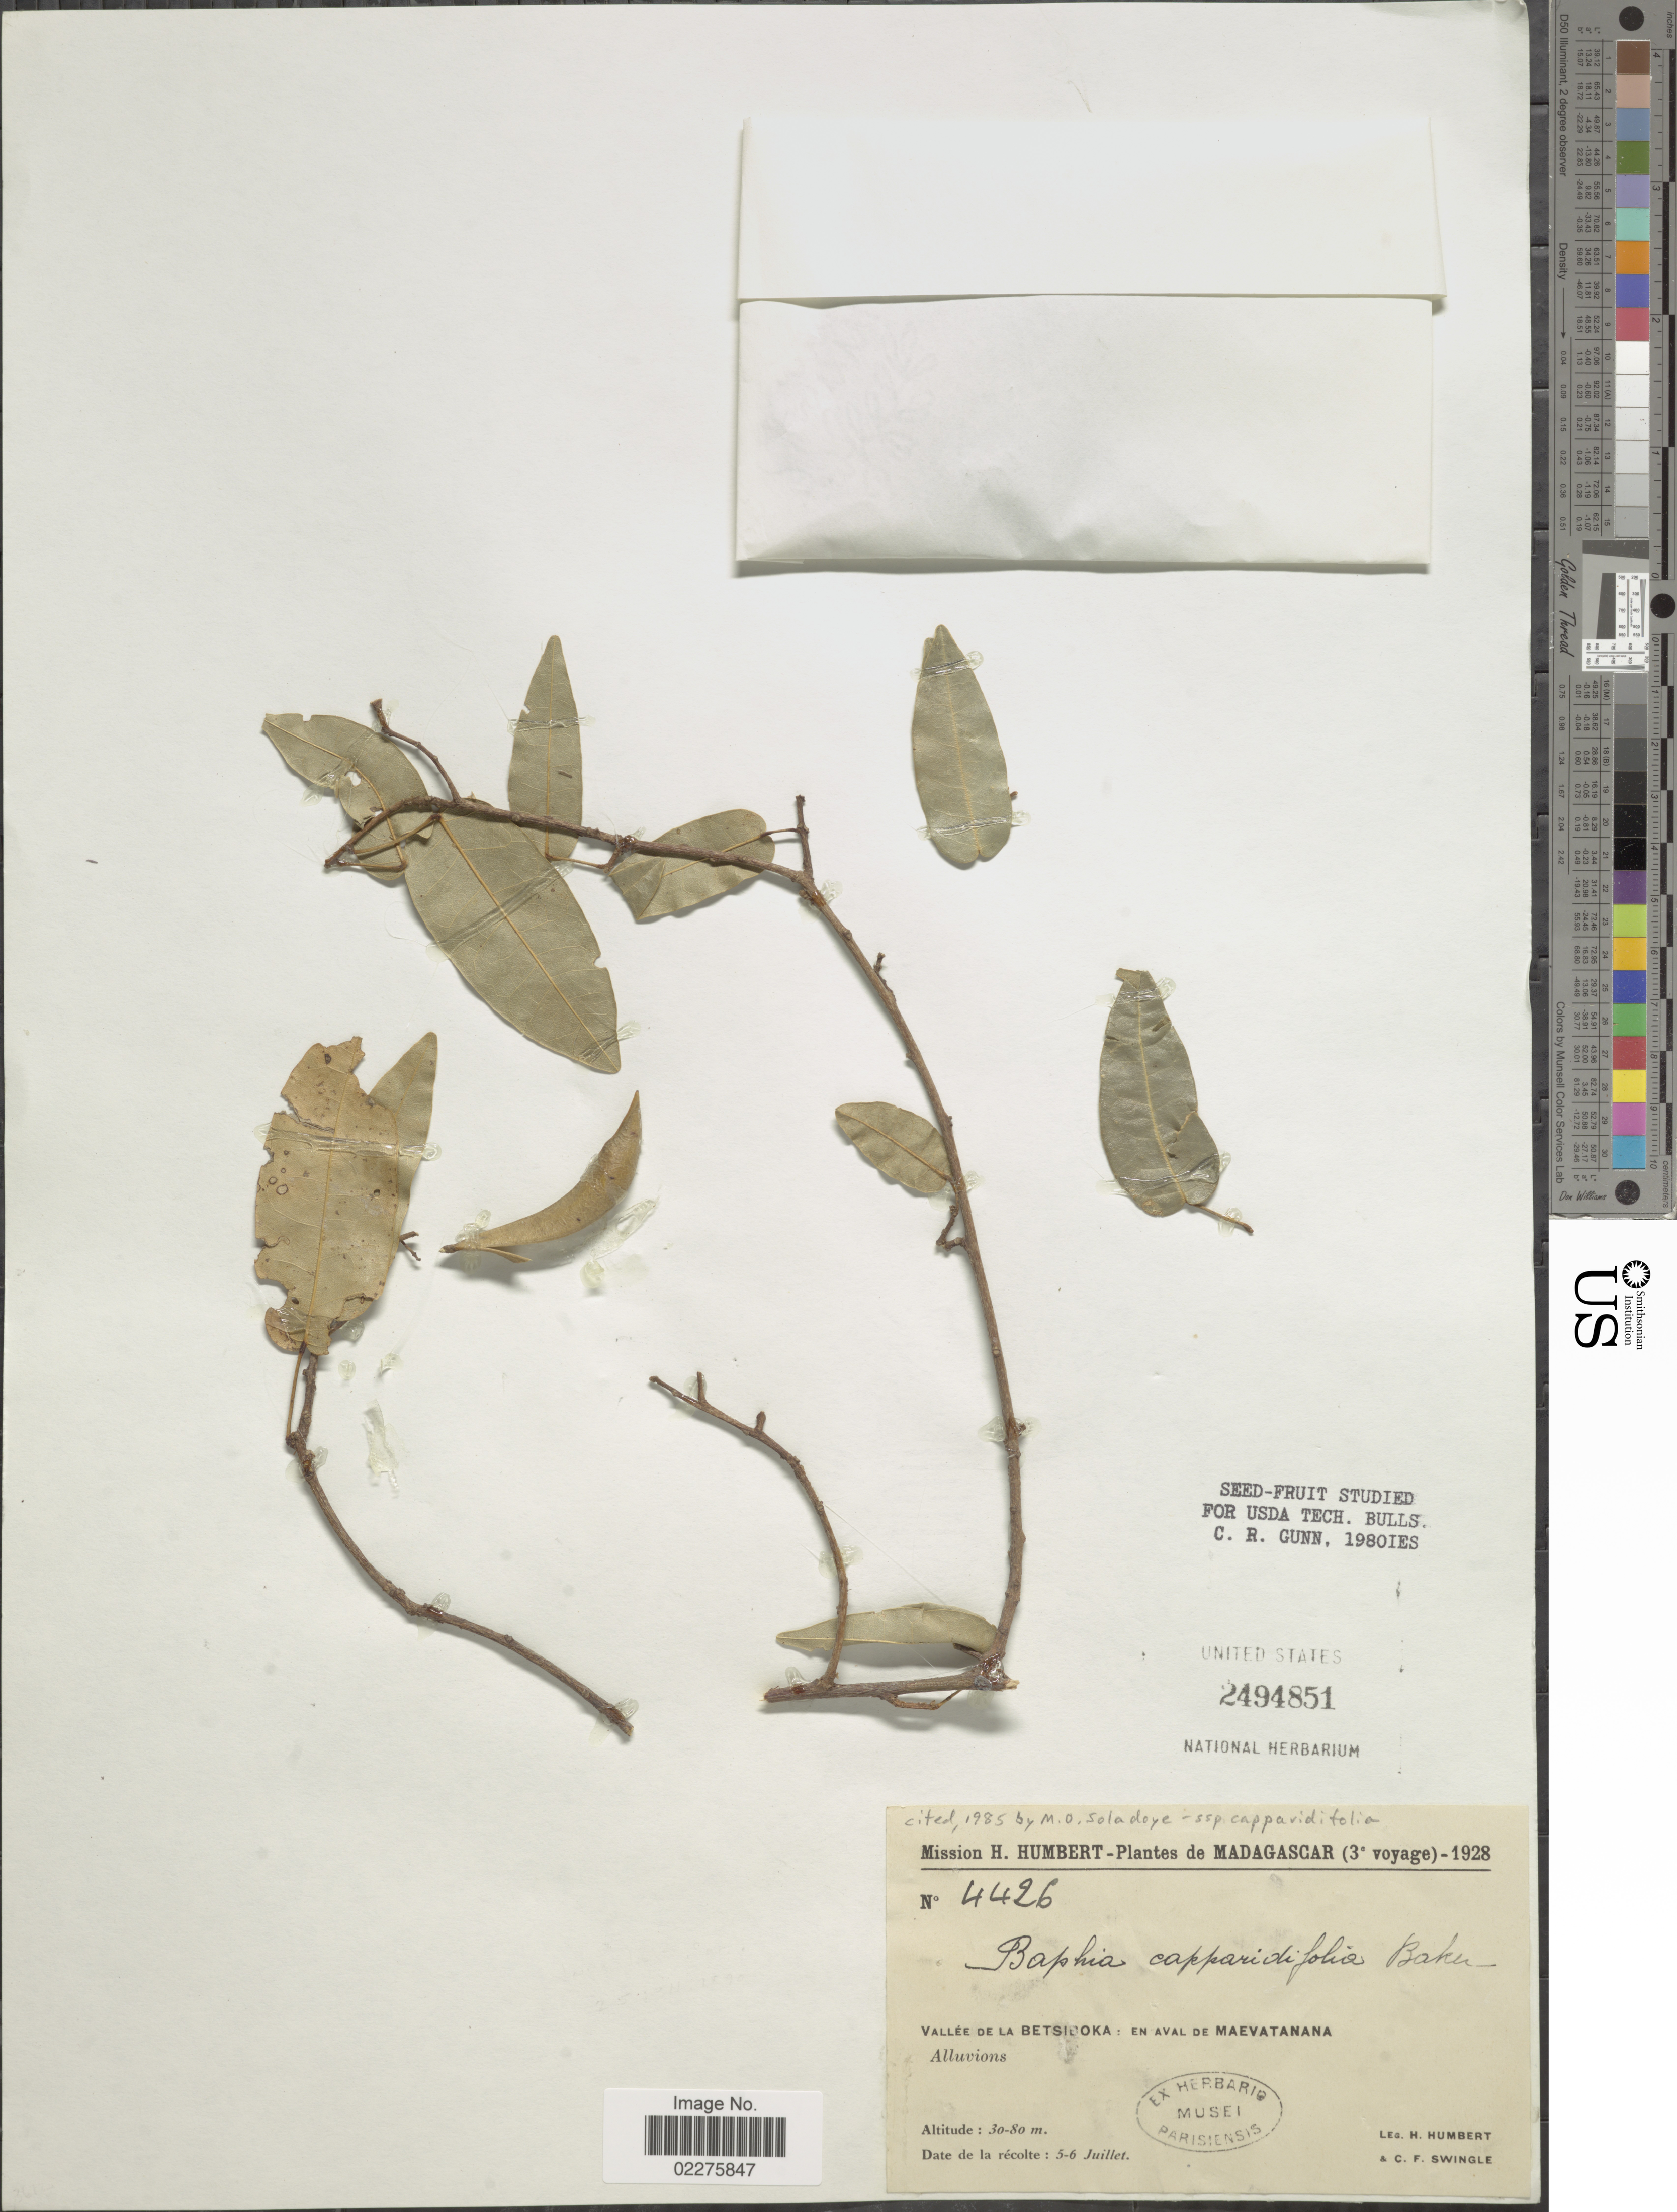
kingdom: Plantae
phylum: Tracheophyta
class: Magnoliopsida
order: Fabales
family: Fabaceae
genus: Baphia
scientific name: Baphia capparidifolia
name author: Baker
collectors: H. Humbert & C. Swingle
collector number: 4426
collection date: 1928-07-05/1928-07-06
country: Madagascar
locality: Vallee de la Betsiboka, en aval de Maevatanana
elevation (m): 30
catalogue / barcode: US 2494851